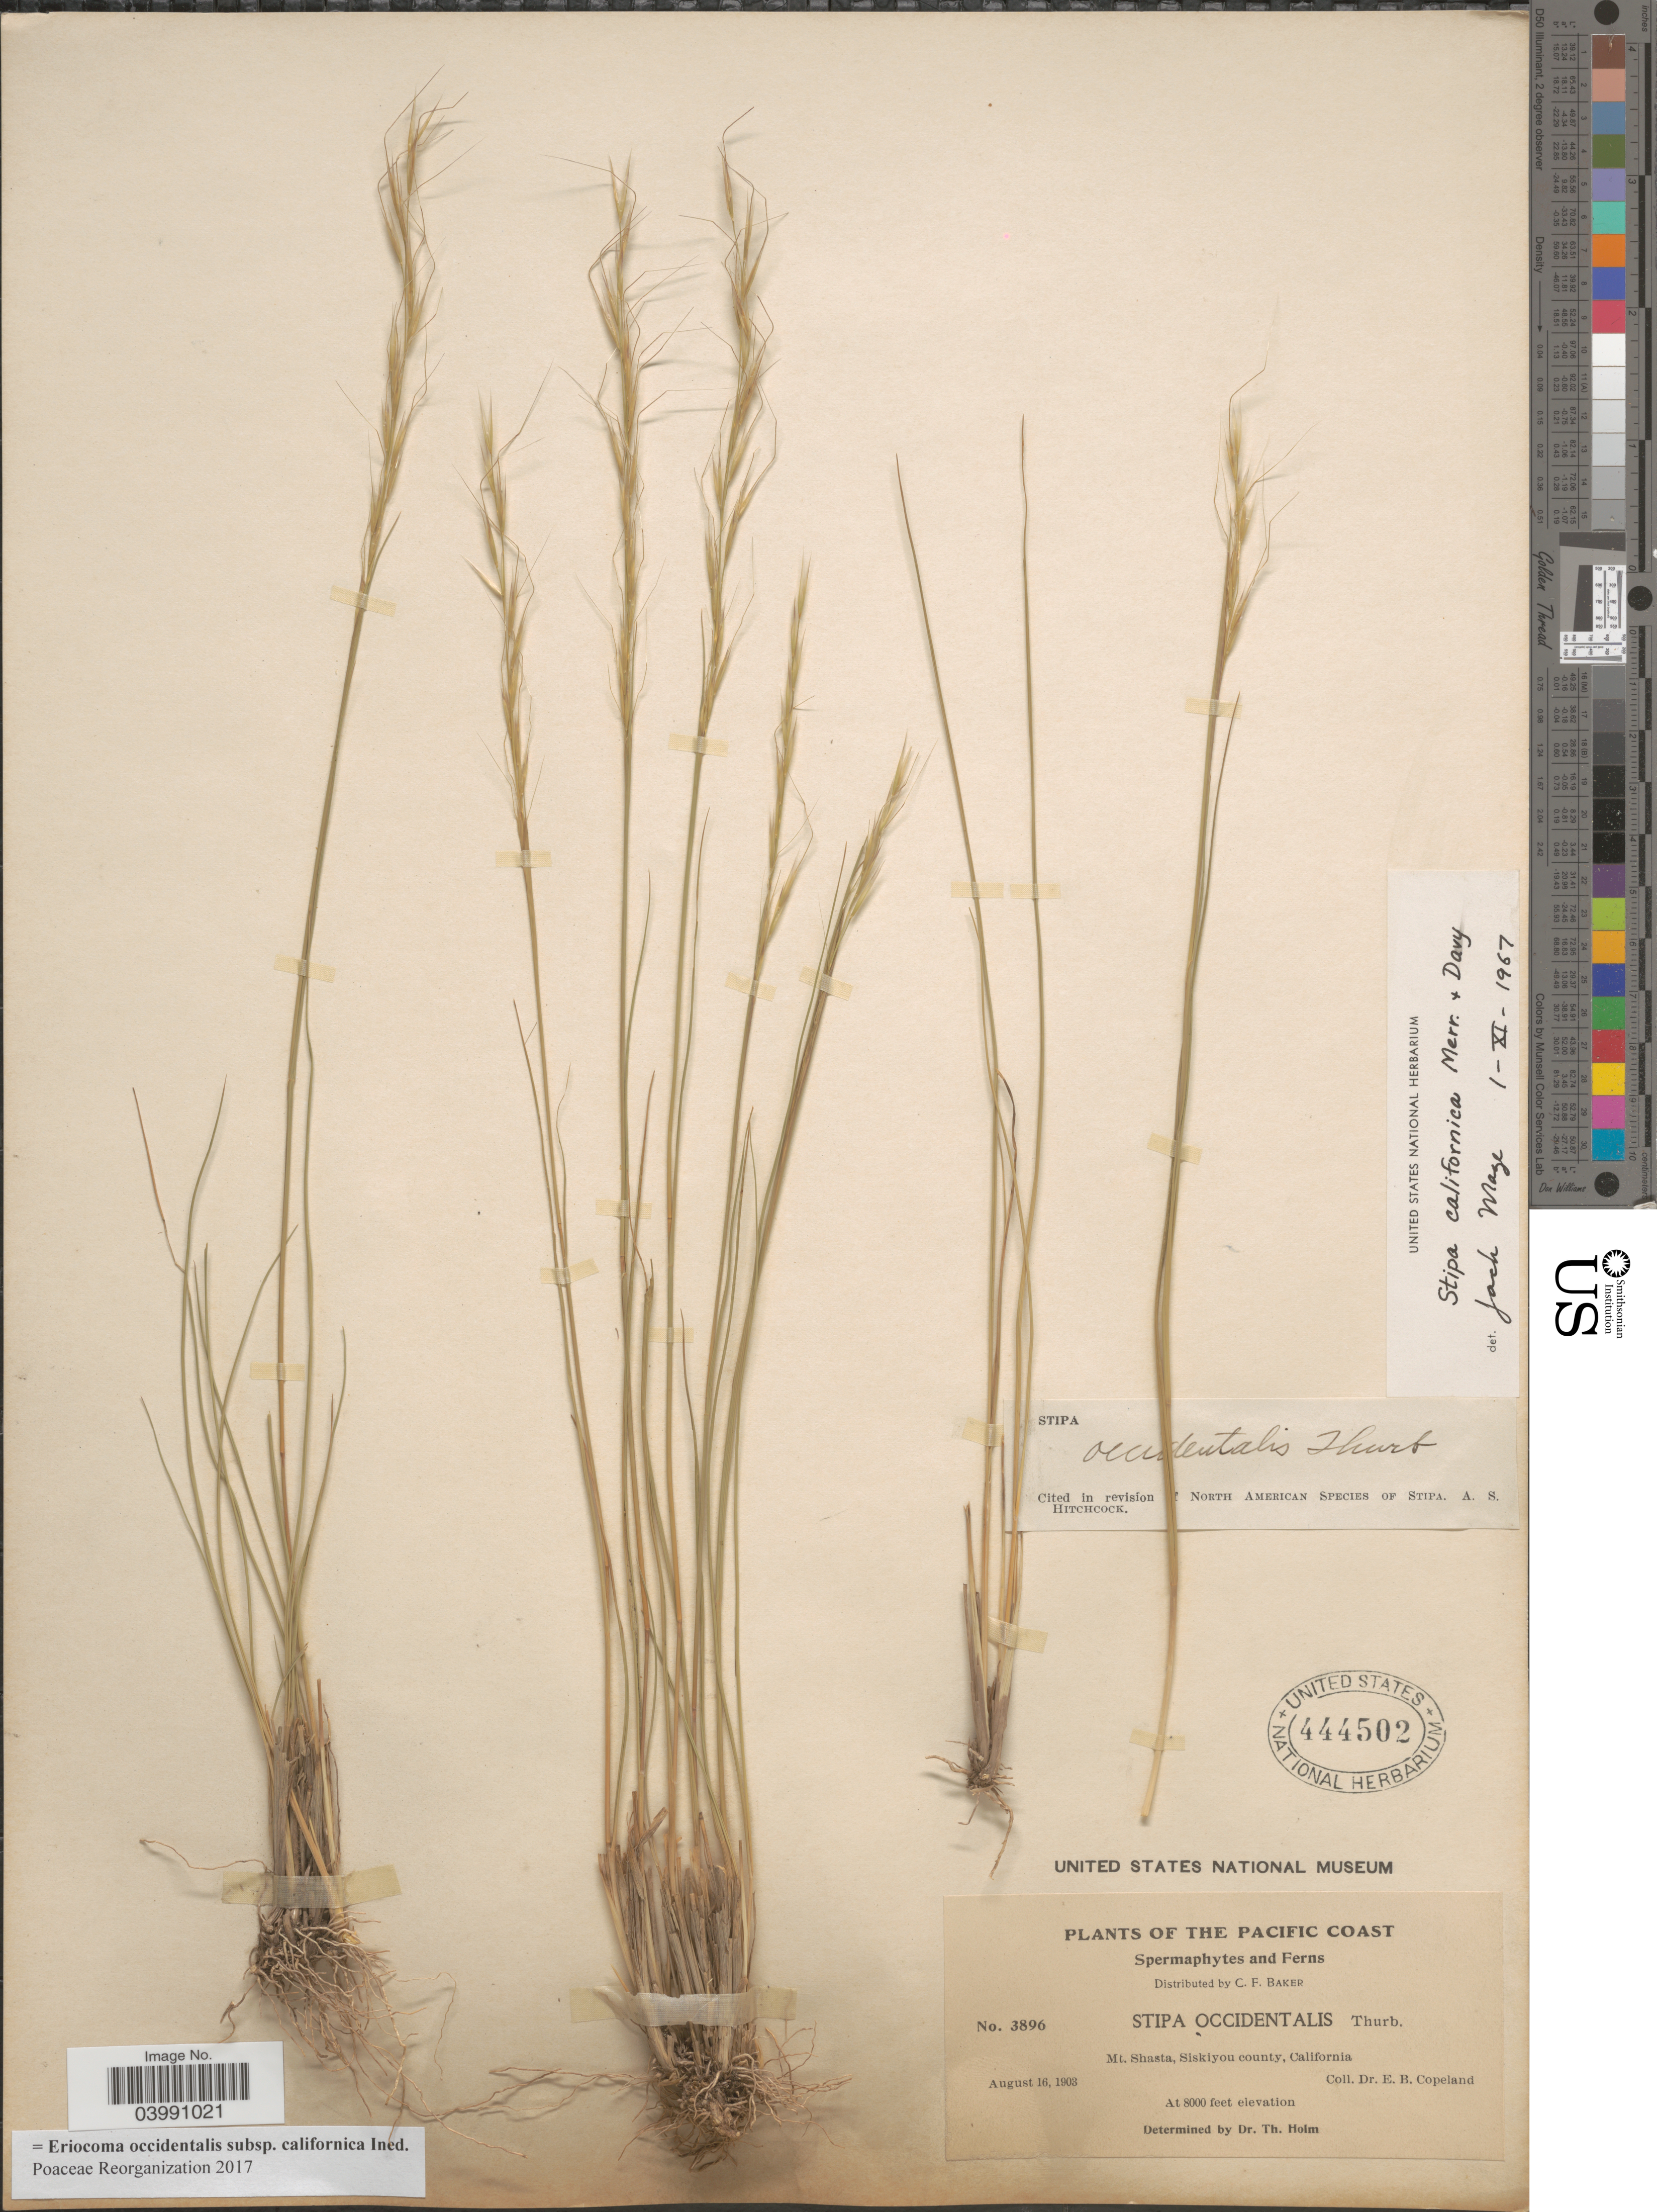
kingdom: Plantae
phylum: Tracheophyta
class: Liliopsida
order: Poales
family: Poaceae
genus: Eriocoma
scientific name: Eriocoma occidentalis subsp. californica ined.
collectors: E. B. Copeland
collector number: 3896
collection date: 1903-08-16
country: United States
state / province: California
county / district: Siskiyou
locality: Pacific Coast. Mt. Shasta, Siskiyou county.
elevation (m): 2438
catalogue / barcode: US 444502